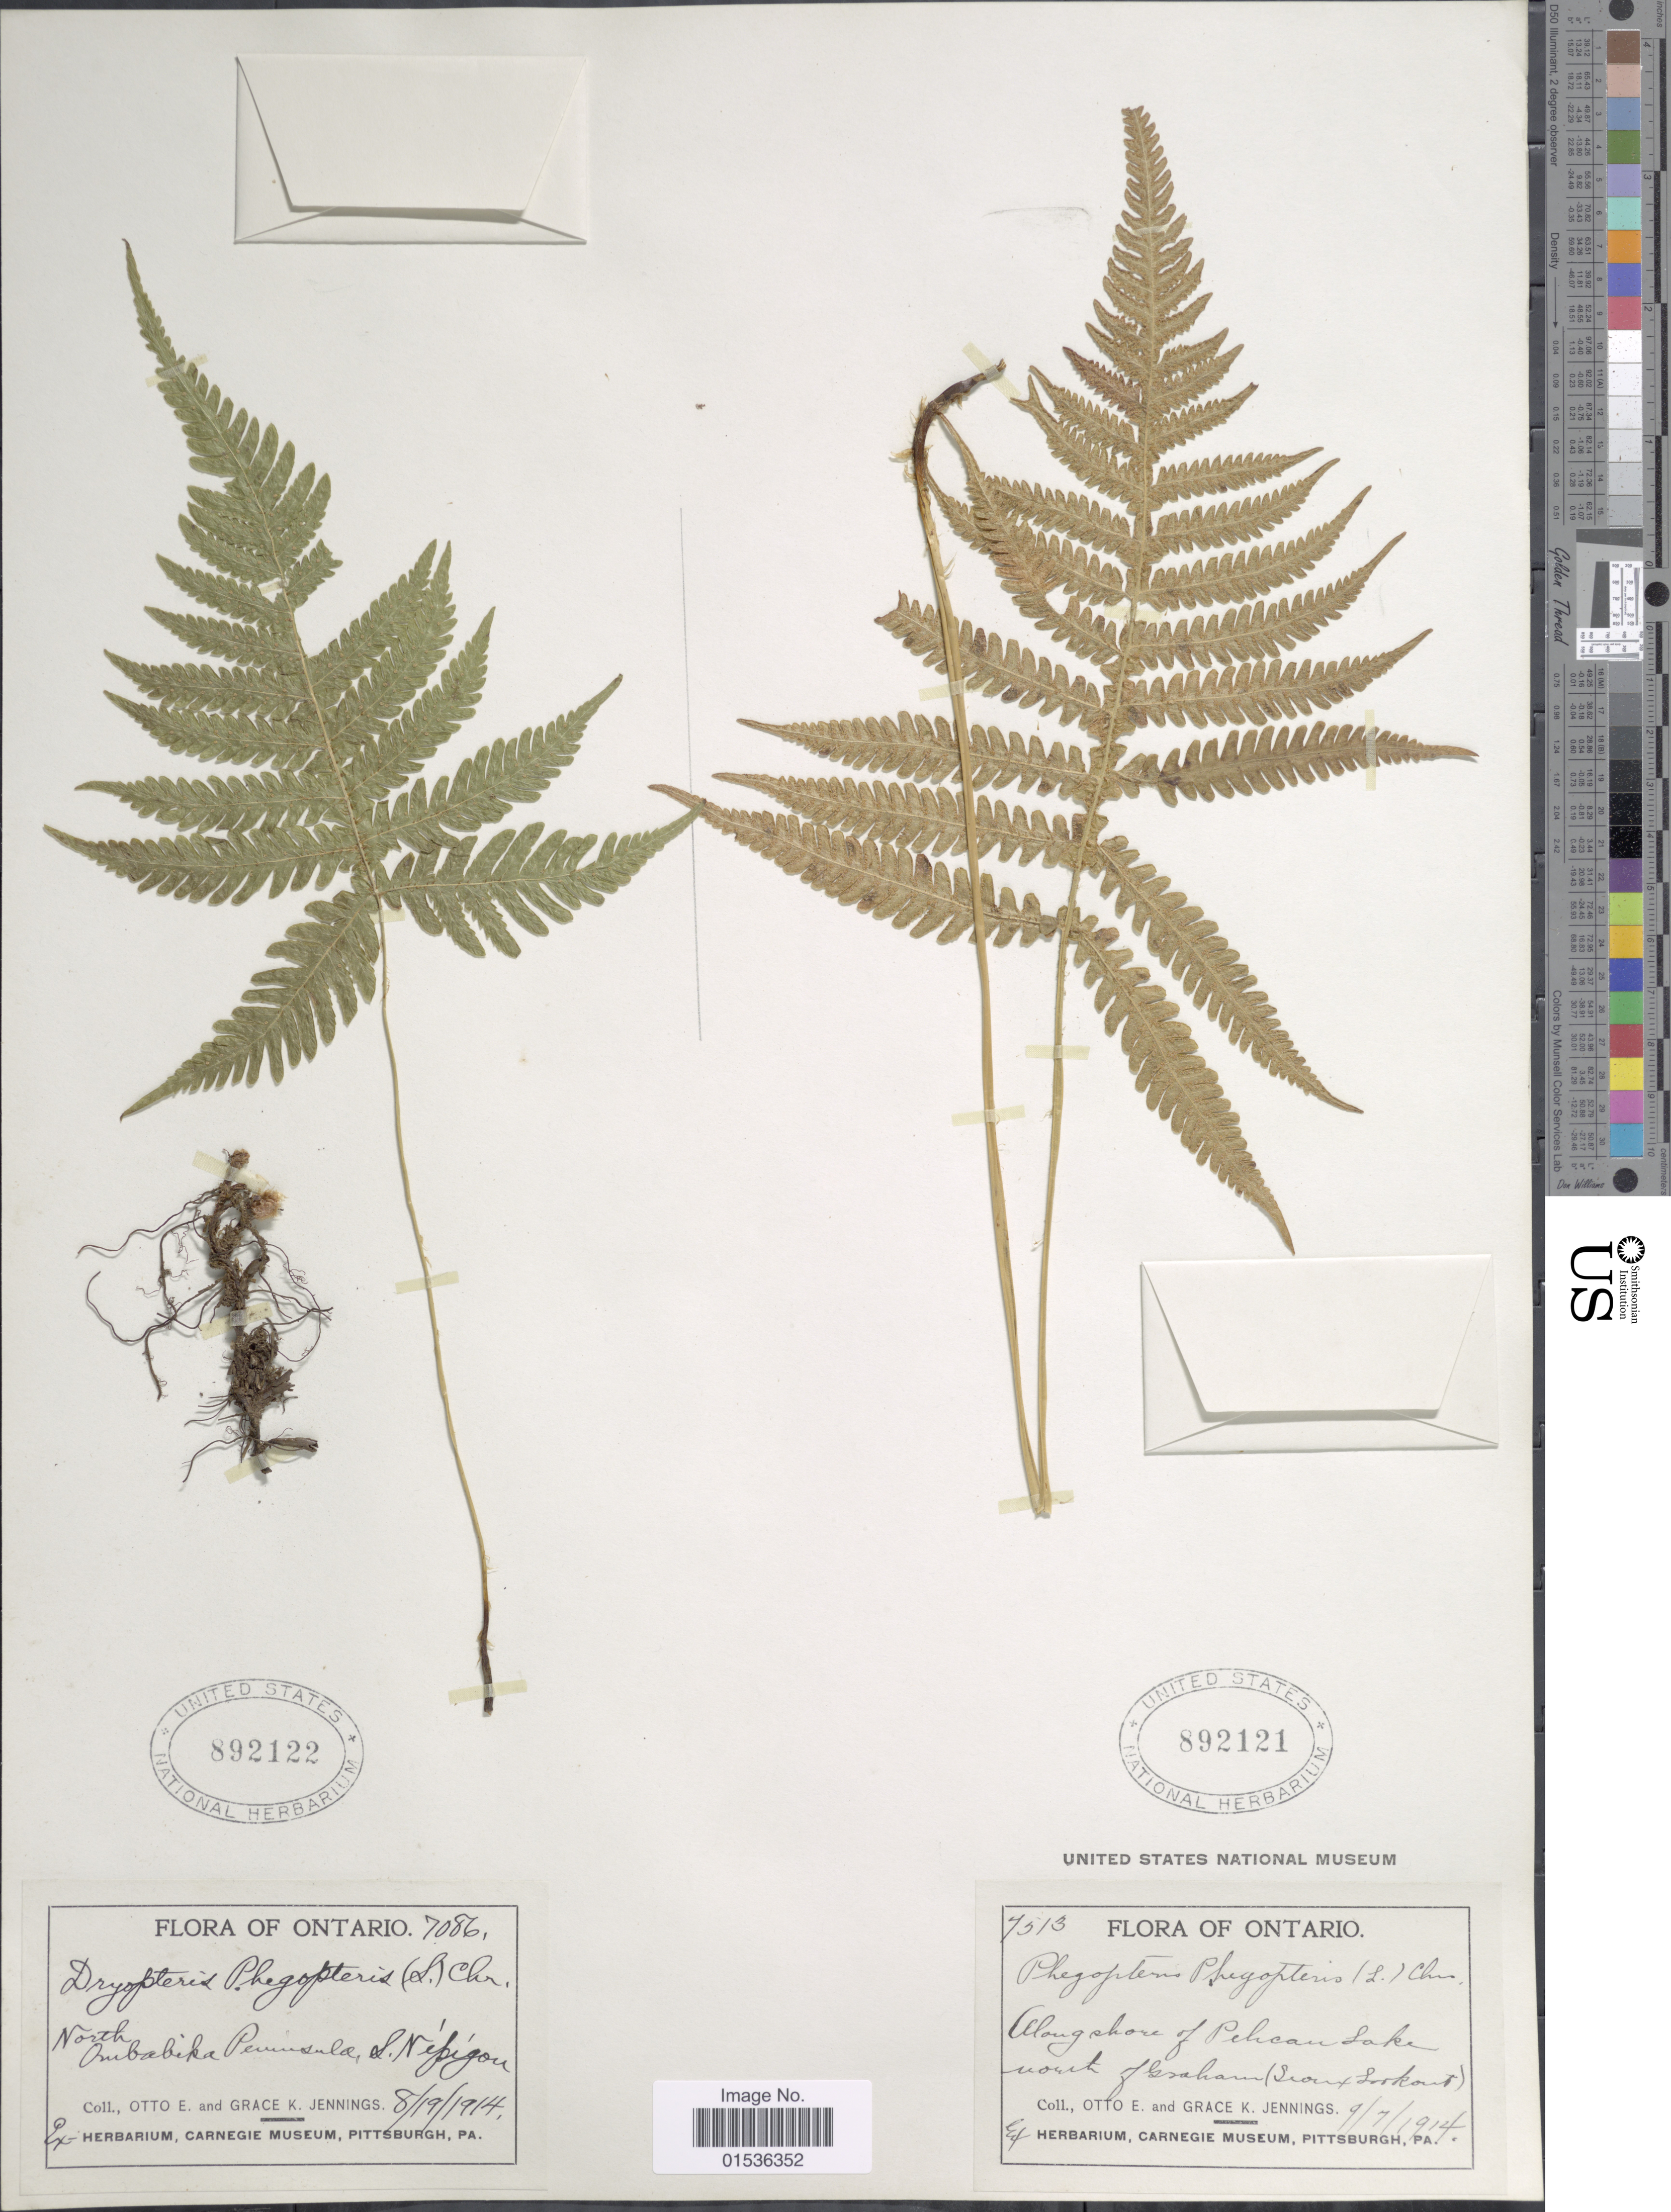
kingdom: Plantae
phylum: Tracheophyta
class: Polypodiopsida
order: Polypodiales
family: Thelypteridaceae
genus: Phegopteris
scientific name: Phegopteris connectilis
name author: (Michx.) Watt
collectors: O. E. Jennings & G. K. Jennings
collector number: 7086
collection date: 1914-08-19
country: Canada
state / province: Ontario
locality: Ontario, North Ombabika Peninsula, S. N. Nipigon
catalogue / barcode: US 892122-2